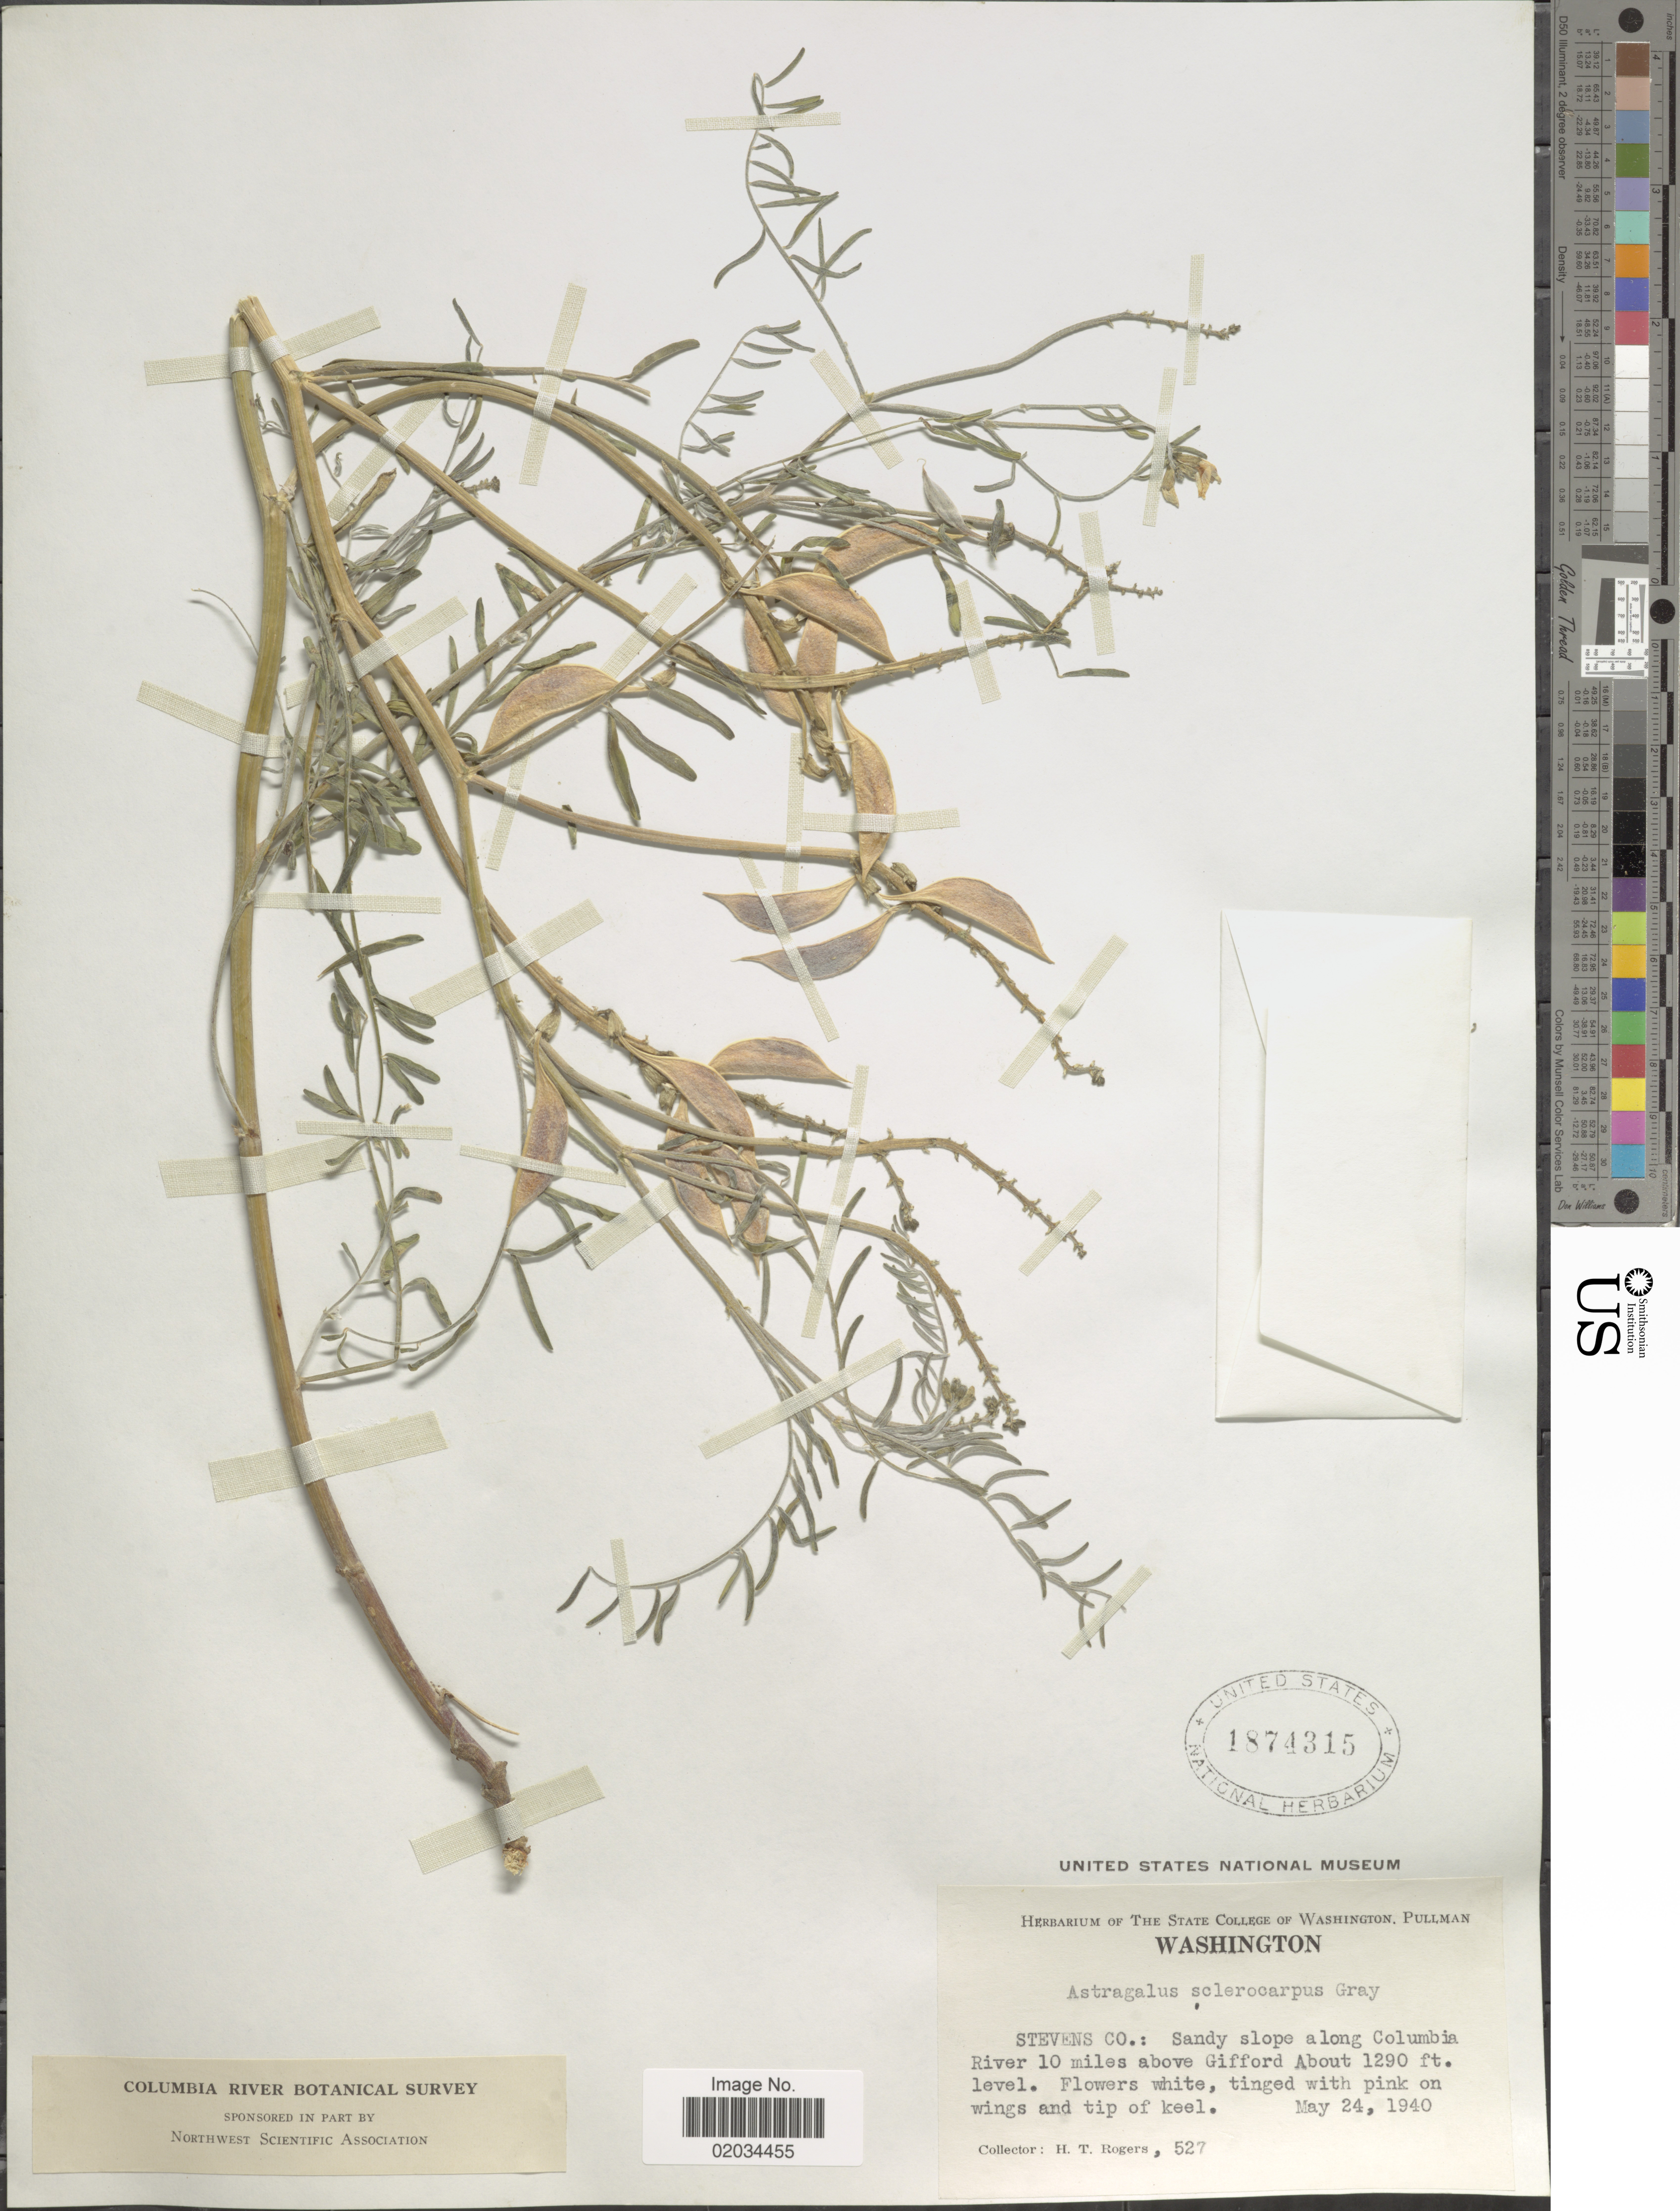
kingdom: Plantae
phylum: Tracheophyta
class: Magnoliopsida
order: Fabales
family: Fabaceae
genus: Astragalus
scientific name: Astragalus sclerocarpus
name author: A. Gray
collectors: H. Rogers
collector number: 527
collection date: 1940-05-24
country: United States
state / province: Washington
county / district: Stevens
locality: Stevens Co., along Columbia River 10 miles above Gifford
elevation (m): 393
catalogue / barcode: US 1874315